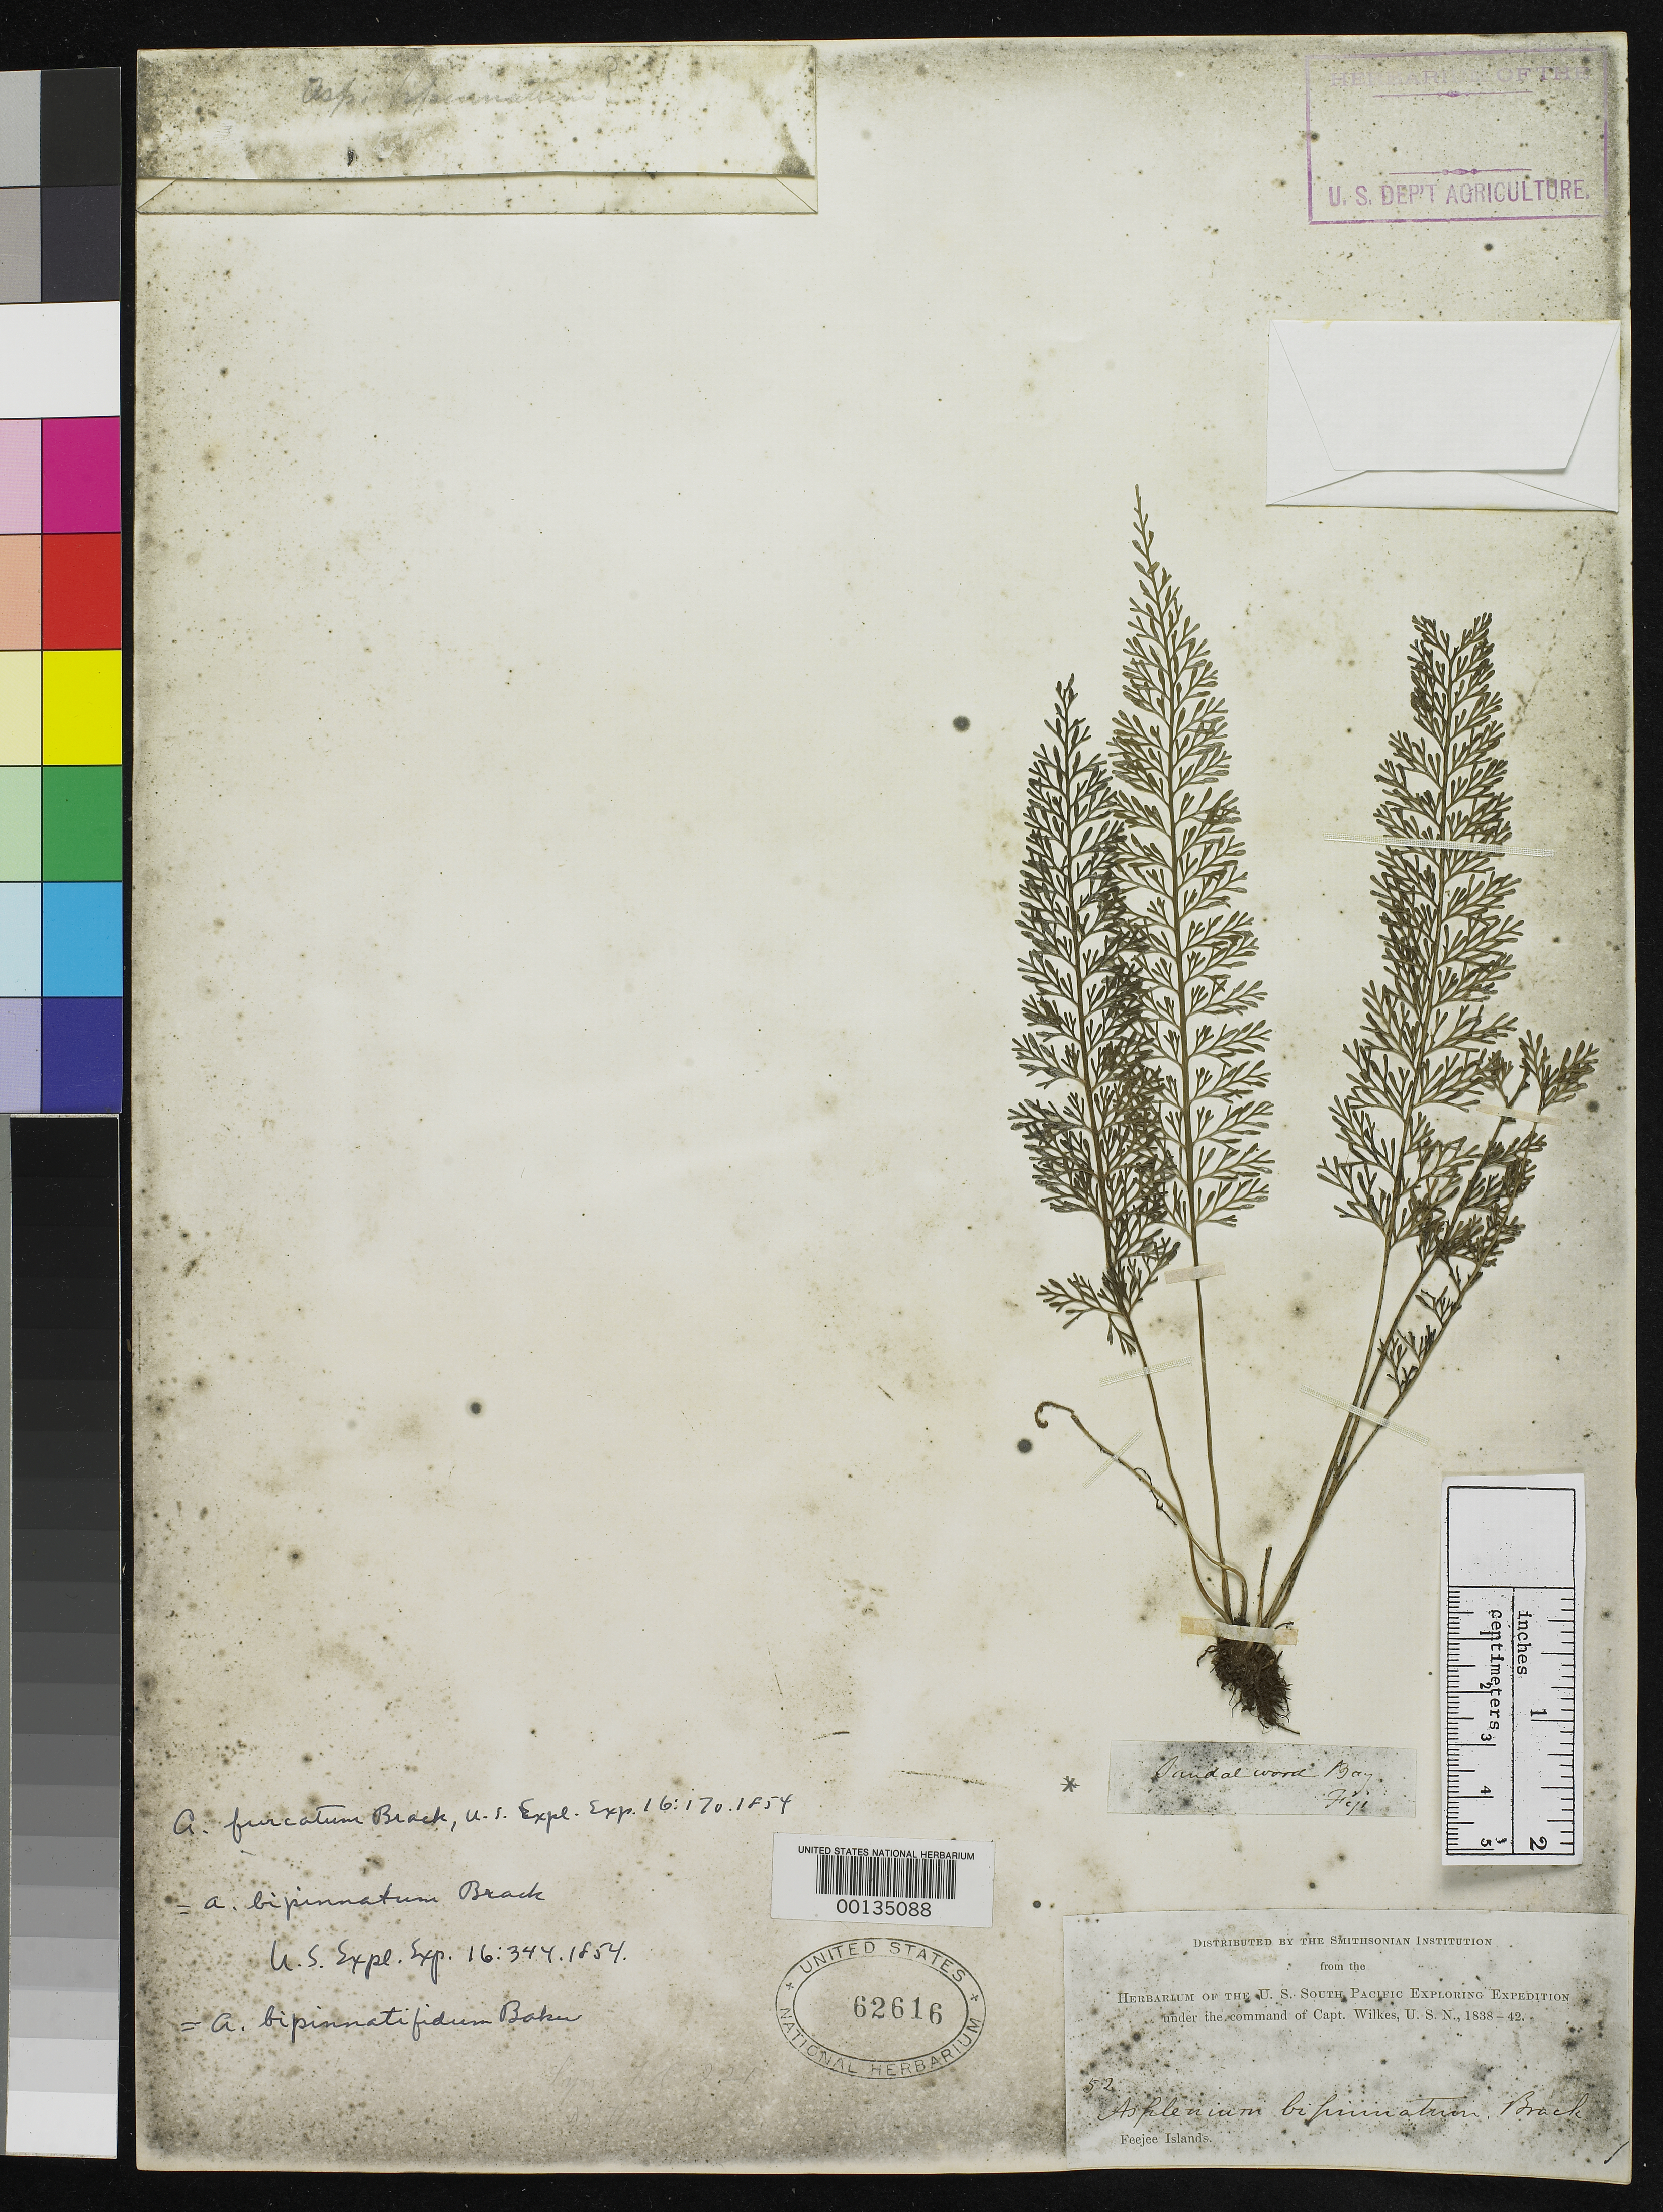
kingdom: Plantae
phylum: Tracheophyta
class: Polypodiopsida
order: Polypodiales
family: Aspleniaceae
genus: Asplenium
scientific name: Asplenium furcatum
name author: Brack. in Wilkes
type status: Type Collection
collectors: Wilkes Explor. Exped.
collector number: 52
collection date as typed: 1838 to -- --- 1842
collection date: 1838/1842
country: Fiji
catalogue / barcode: US 62616